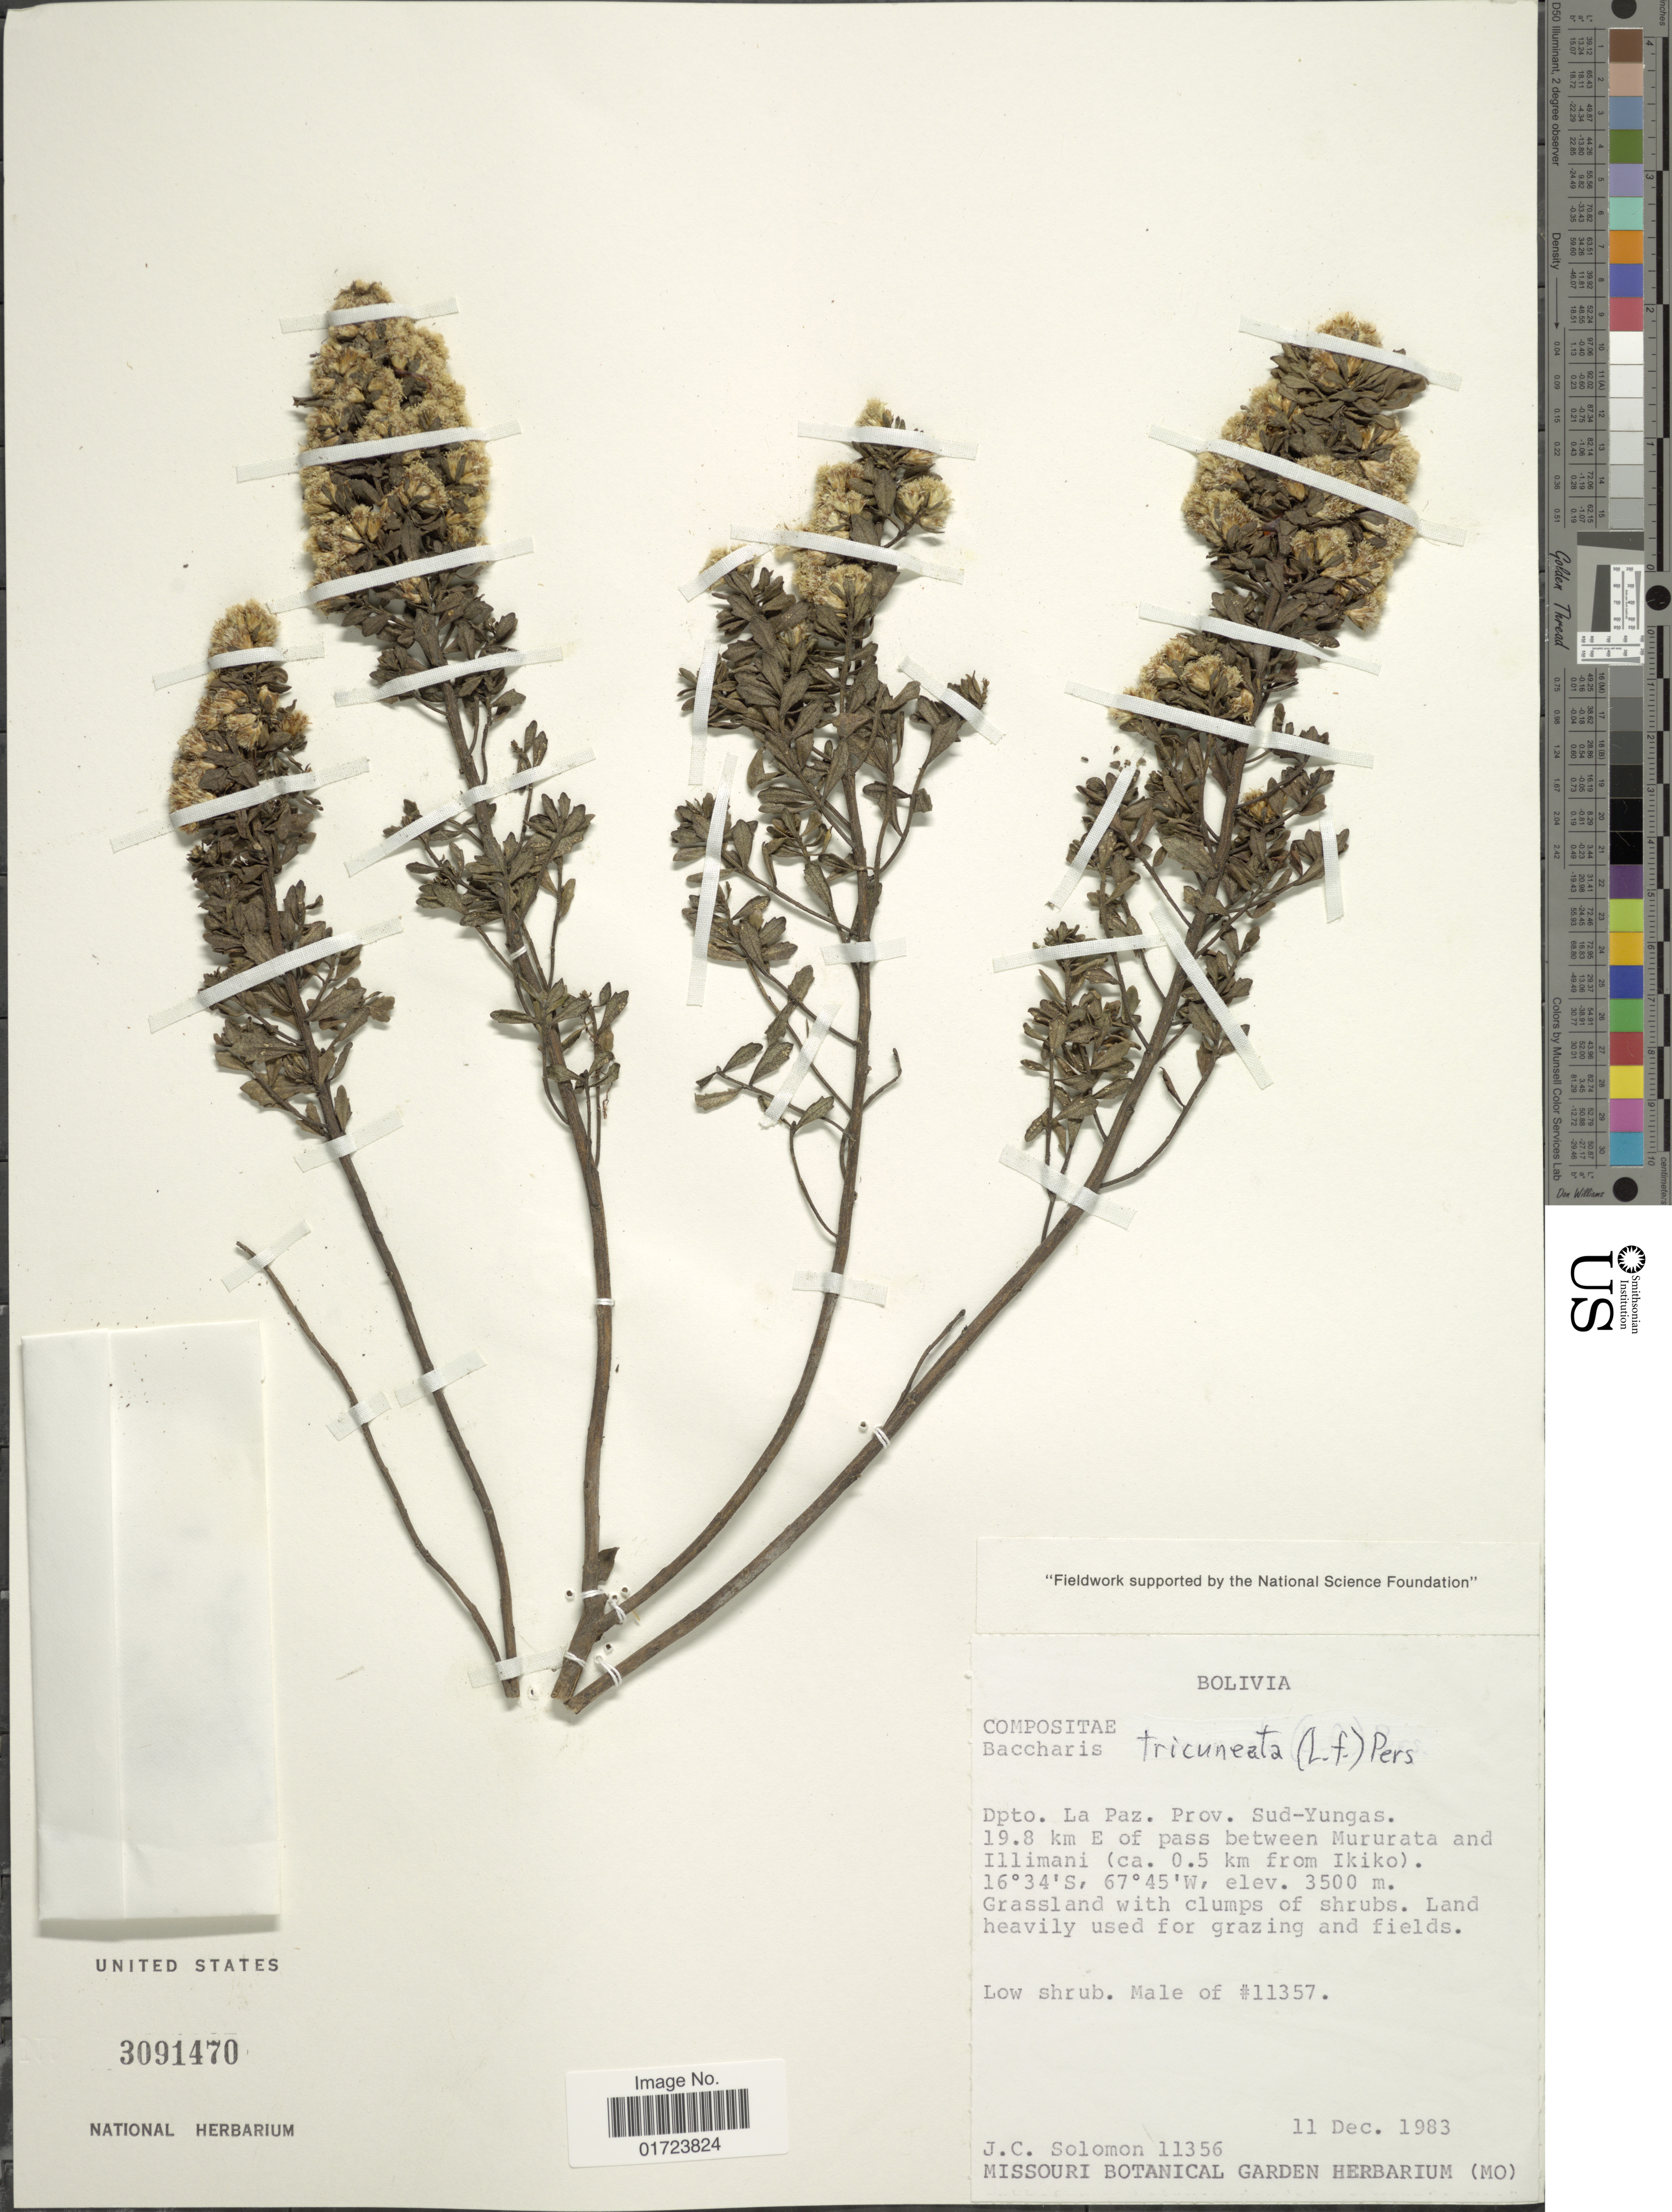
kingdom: Plantae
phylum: Tracheophyta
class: Magnoliopsida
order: Asterales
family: Asteraceae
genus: Baccharis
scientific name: Baccharis tricuneata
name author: (L. f.) Pers.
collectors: J. C. Solomon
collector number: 11356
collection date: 1983-12-11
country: Bolivia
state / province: La Paz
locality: Dpto. La Paz. Prov. Sud-Yungas. 19.8 km E of pass between Mururata and Illimani (ca. 0.5 km from Ikiko).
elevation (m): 3500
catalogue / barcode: US 3091470